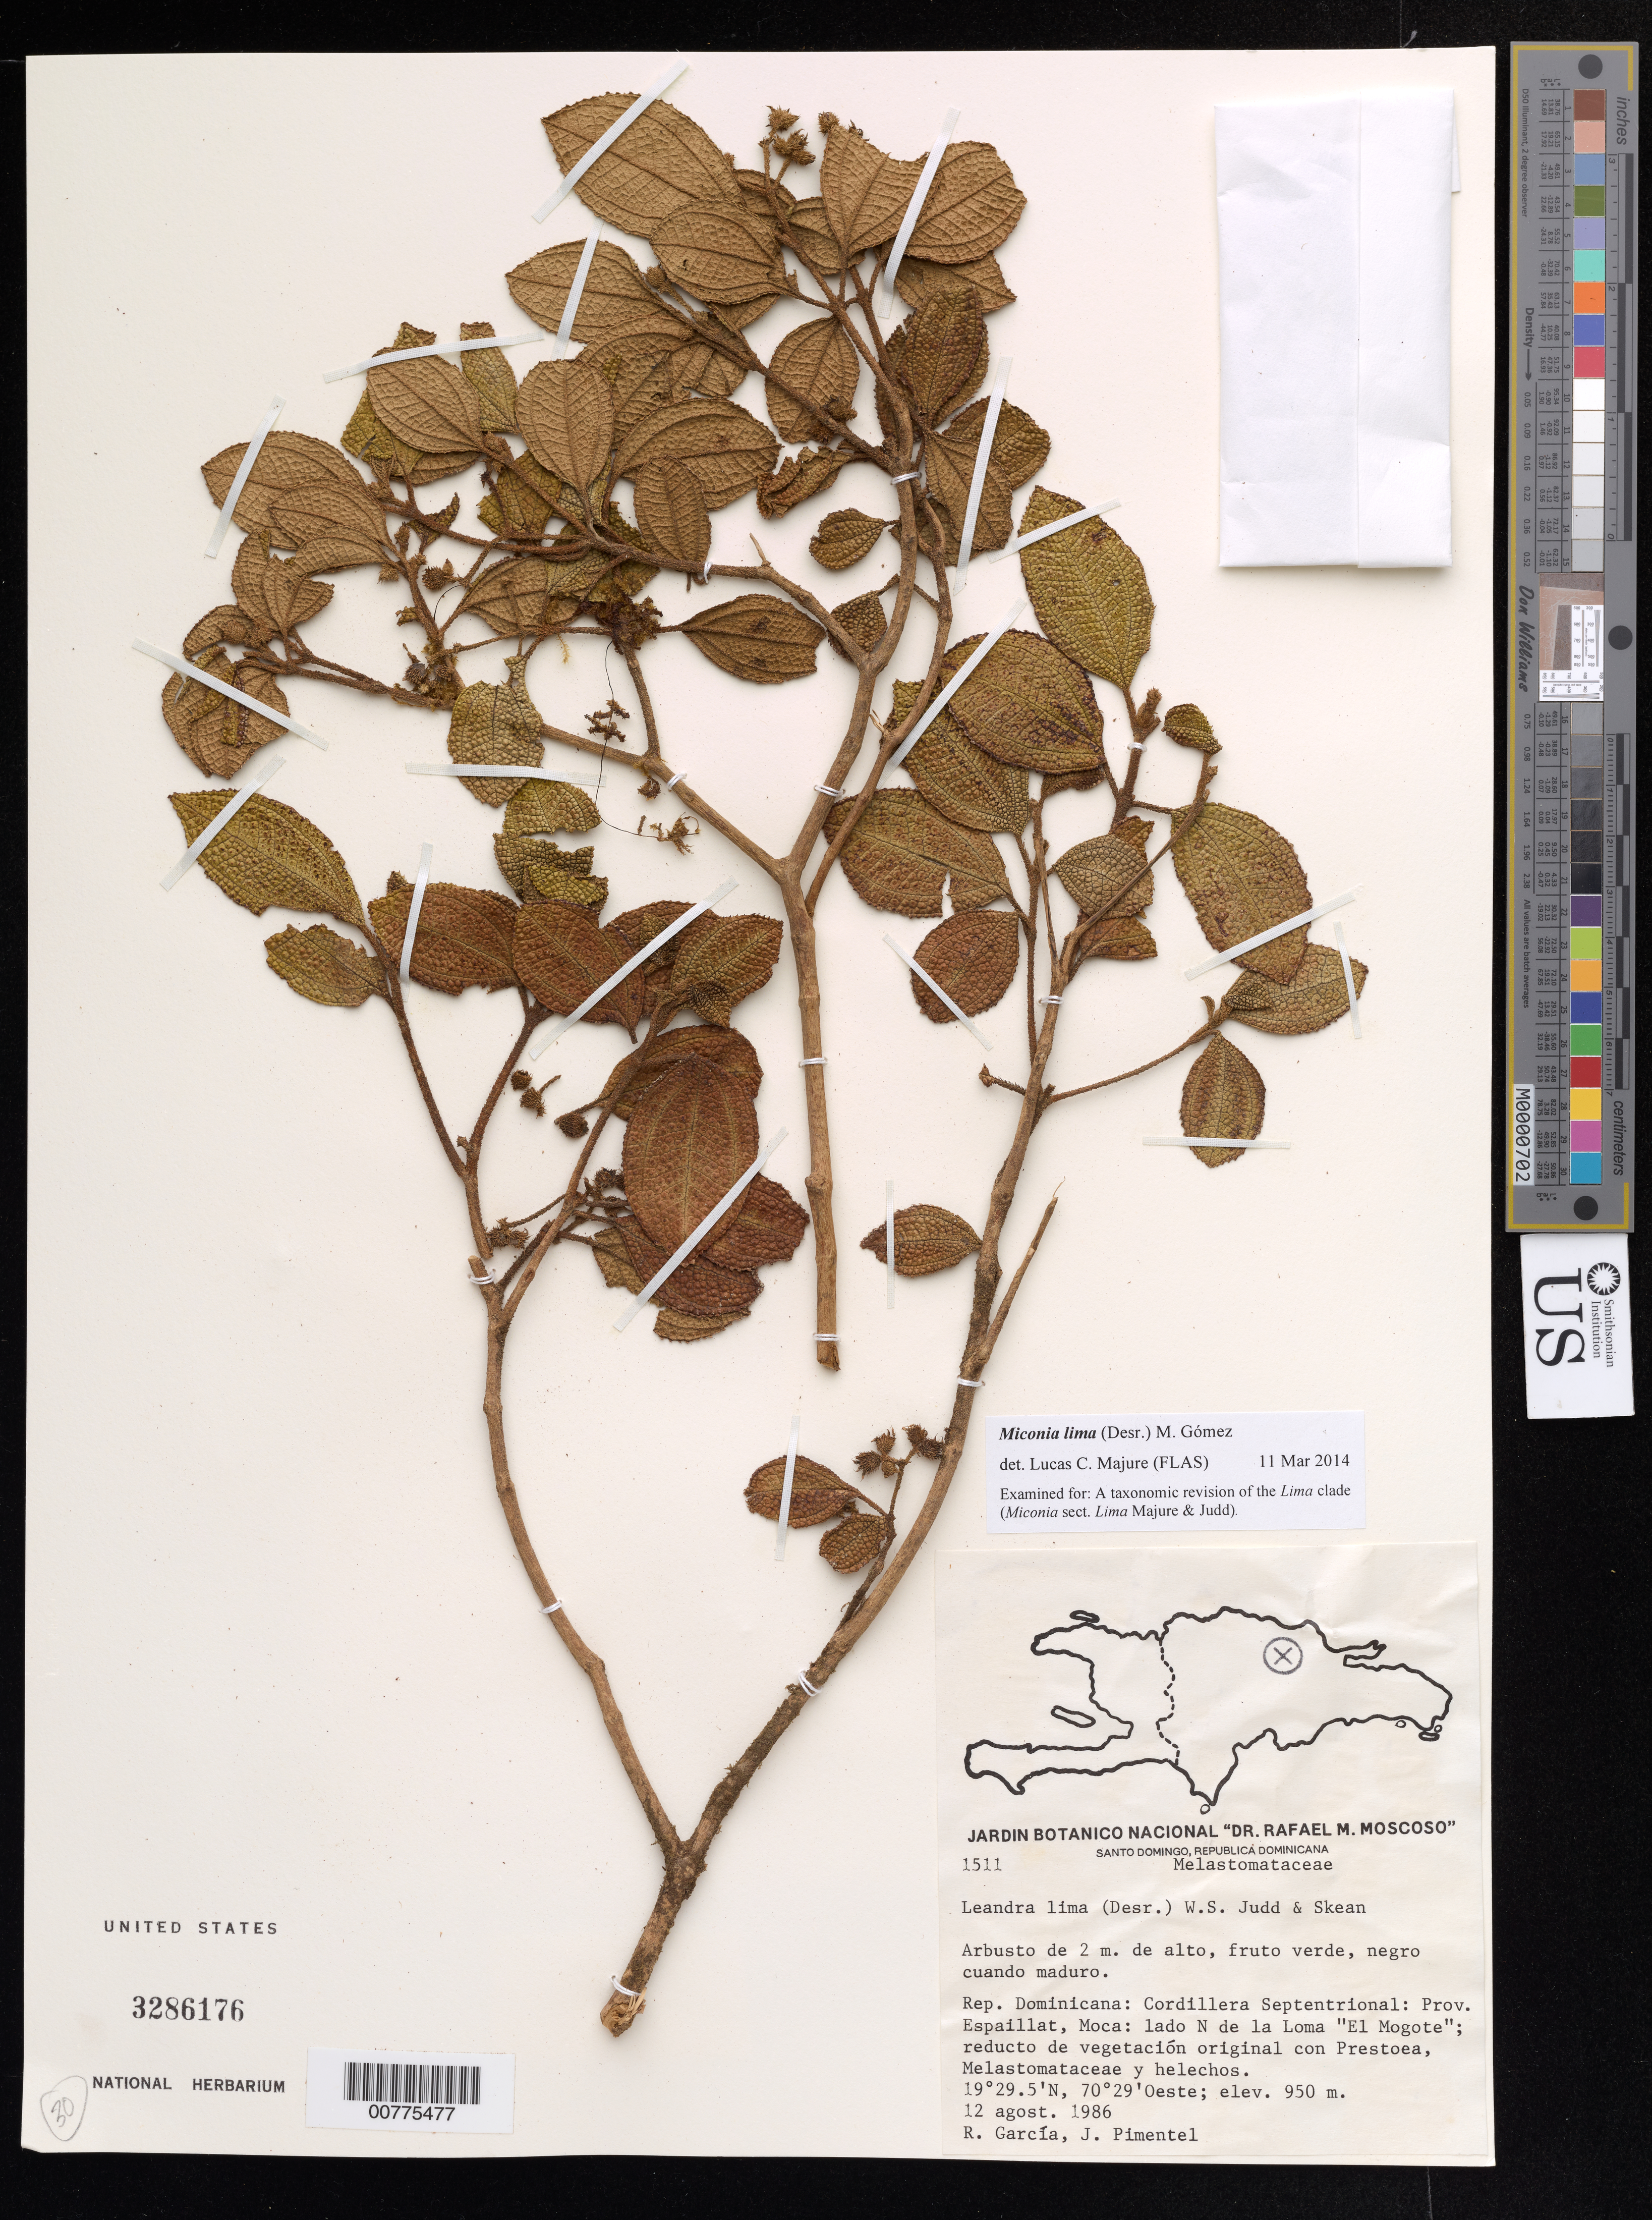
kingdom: Plantae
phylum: Tracheophyta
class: Magnoliopsida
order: Myrtales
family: Melastomataceae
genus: Miconia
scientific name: Miconia lima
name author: M. Gómez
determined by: Majure, Lucas C., (FLAS), University of Florida (UNITED STATES)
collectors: R. G. García & J. Pimentel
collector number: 1511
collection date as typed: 12 Aug 1986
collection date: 1986-08-12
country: Dominican Republic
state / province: Espaillat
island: Hispaniola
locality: Cordillera Septentrional, north side of "El Mogote" Hill.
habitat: Redoubt of original vegetation with Prestoea, Melastomataceae and ferns.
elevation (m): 950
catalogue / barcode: US 3286176